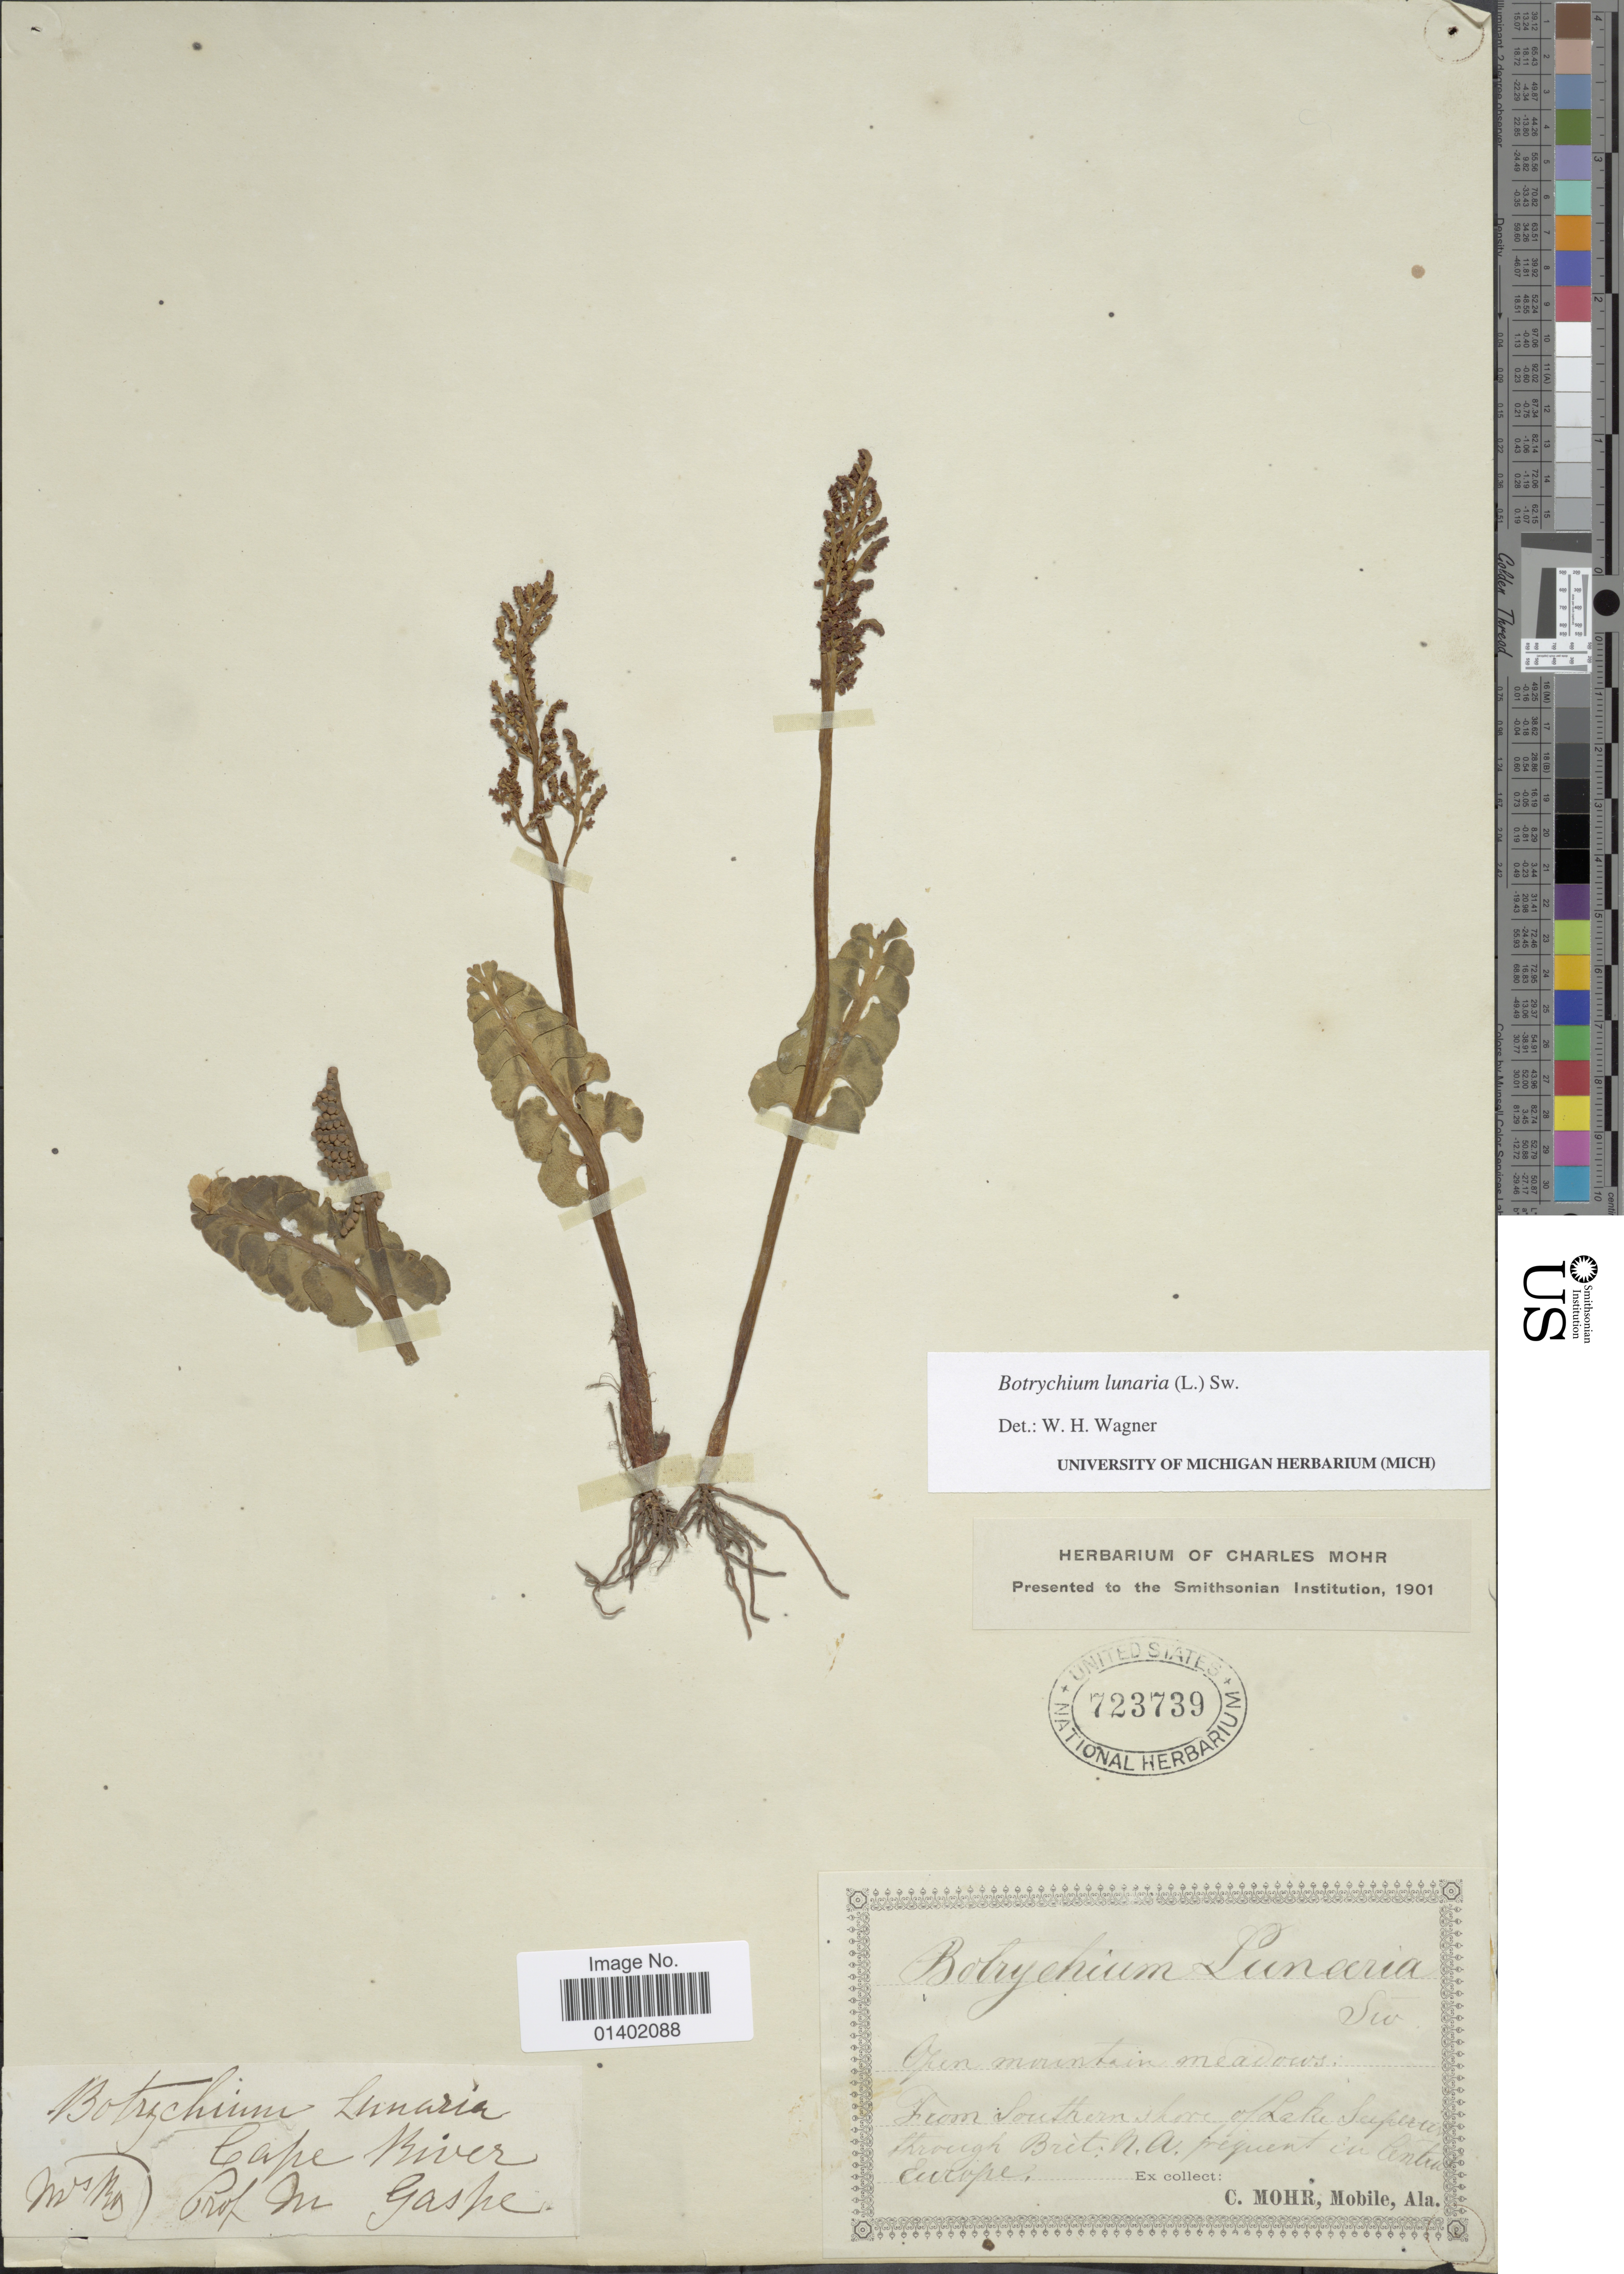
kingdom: Plantae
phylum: Tracheophyta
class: Polypodiopsida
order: Ophioglossales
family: Ophioglossaceae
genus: Botrychium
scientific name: Botrychium lunaria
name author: (L.) Sw.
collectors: C. T. Mohr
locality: From Southern shore of Lake Superior through Brit N.A., Cape River [interpreted]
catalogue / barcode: US 723739